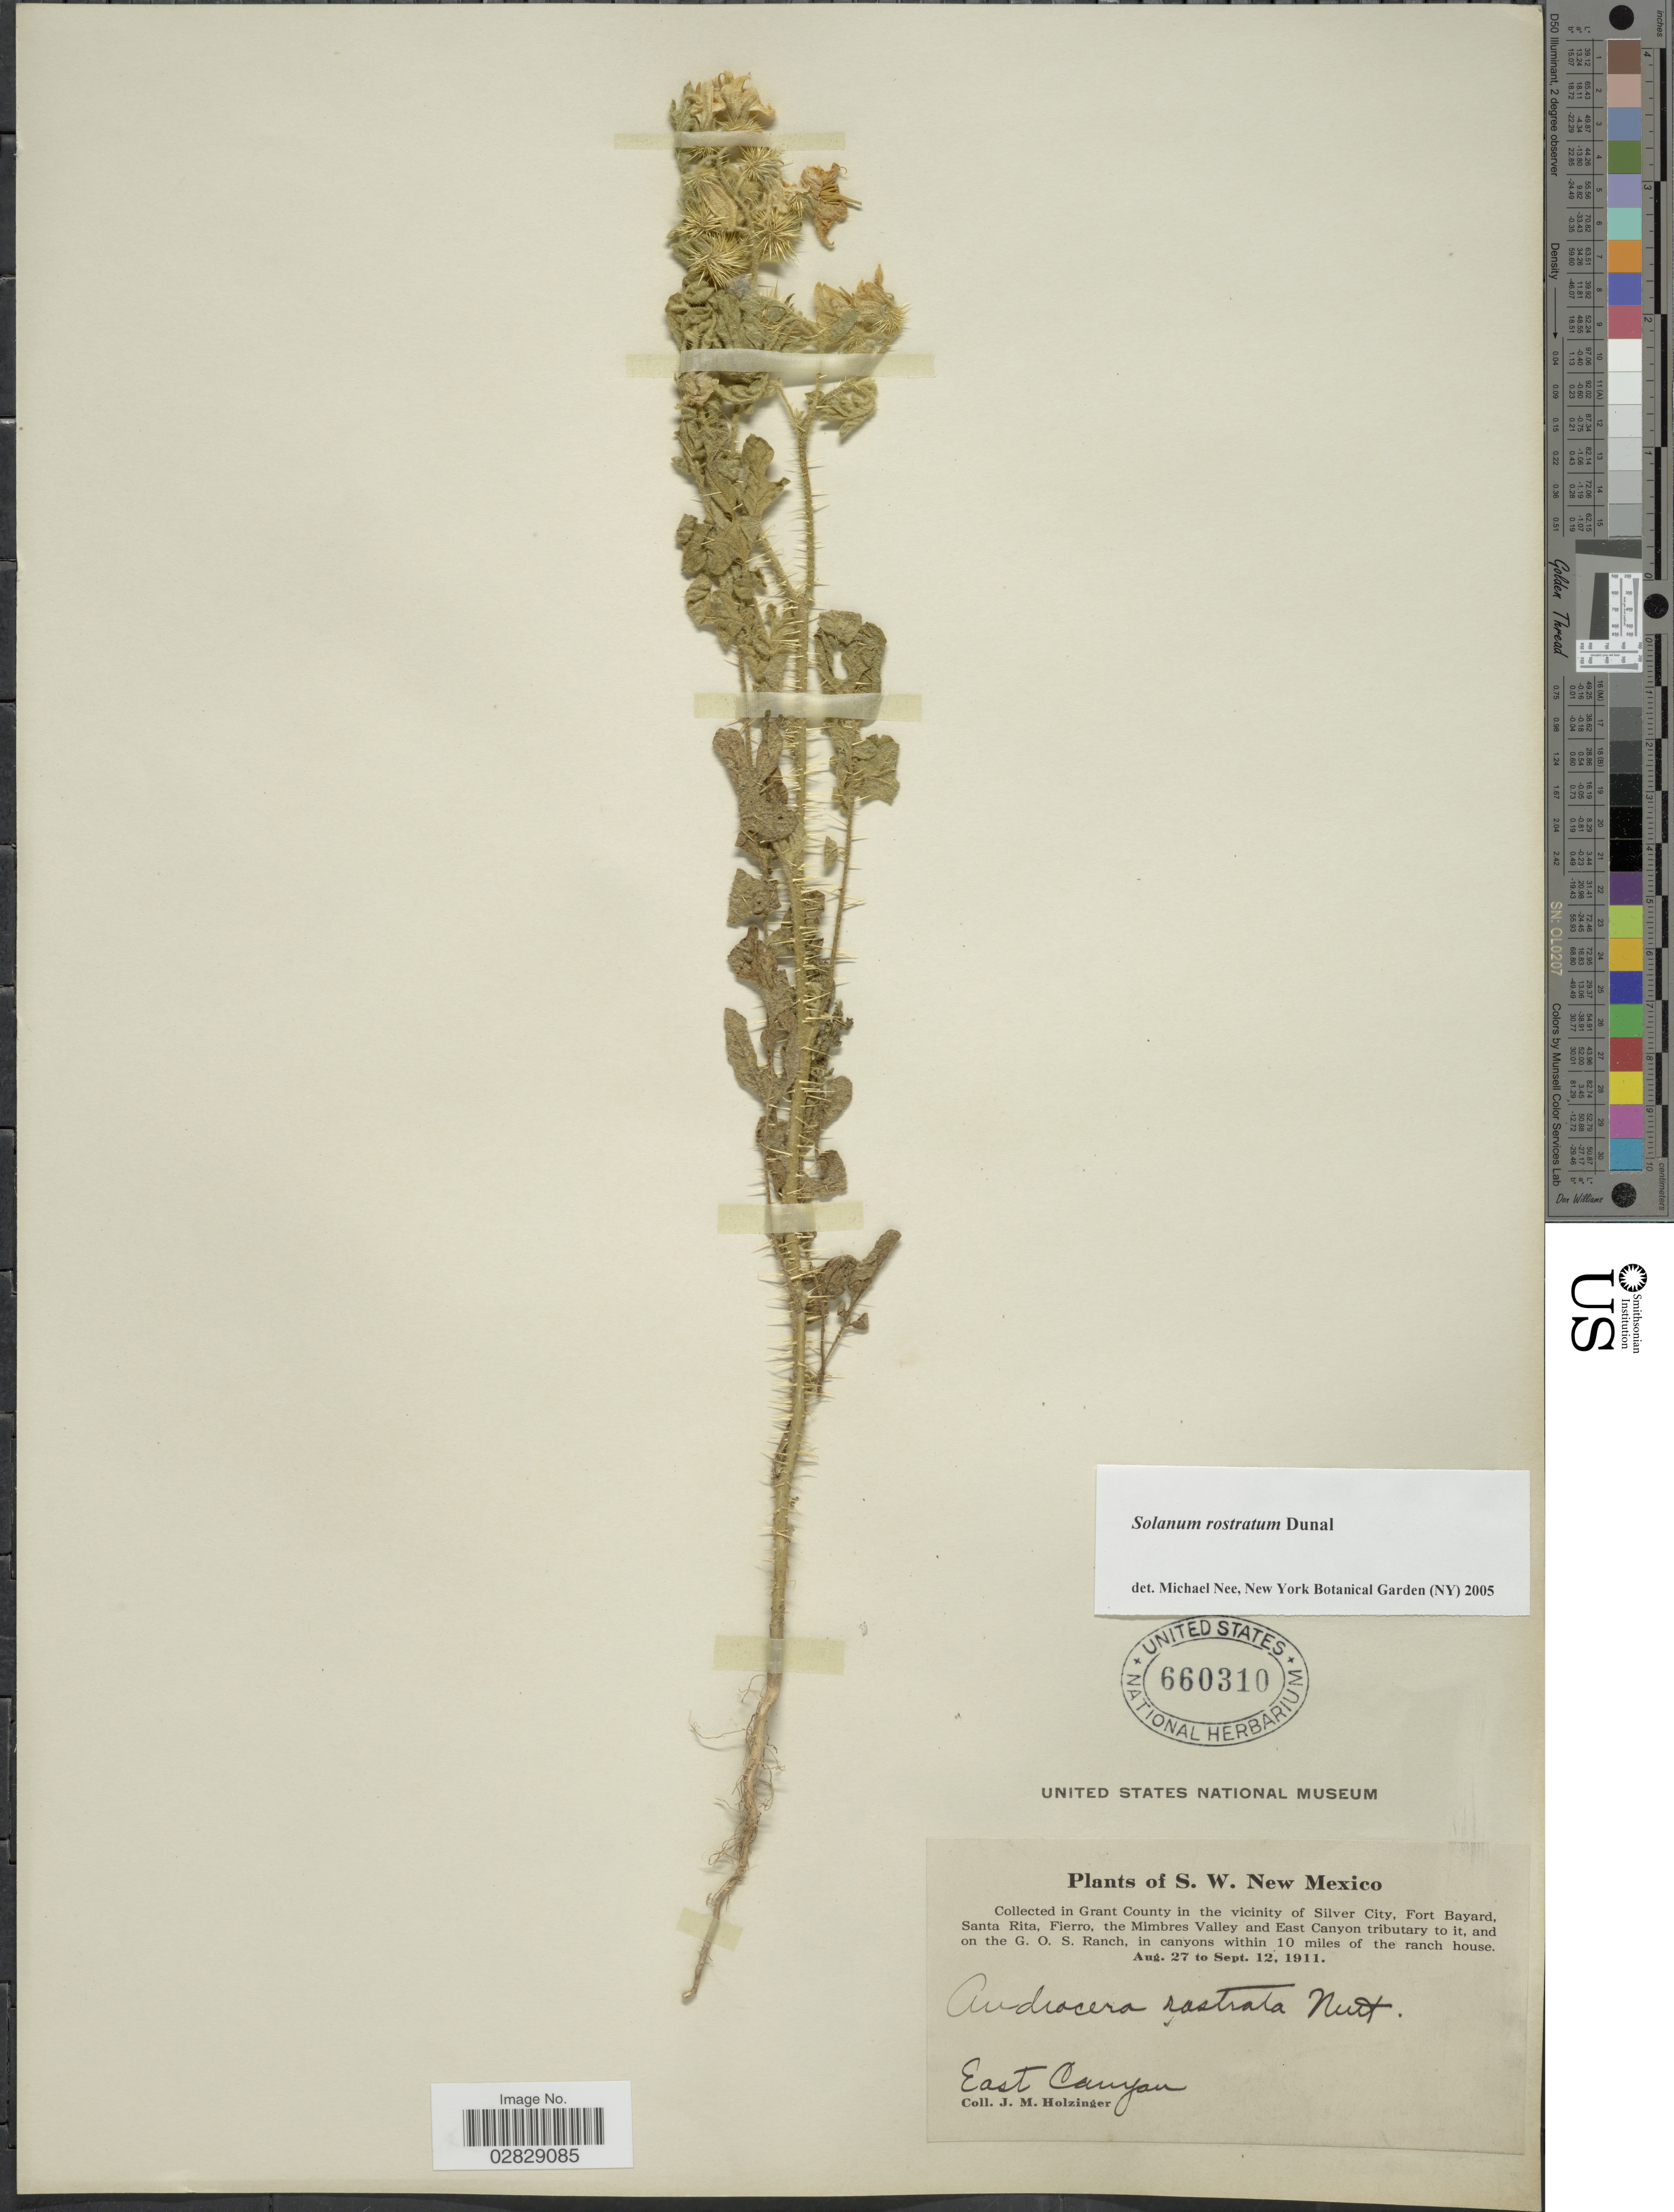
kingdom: Plantae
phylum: Tracheophyta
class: Magnoliopsida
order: Solanales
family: Solanaceae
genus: Solanum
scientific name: Solanum rostratum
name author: Dunal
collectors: J. M. Holzinger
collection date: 1911-08-27/1911-09-12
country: United States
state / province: New Mexico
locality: S. W. New Mexico. In Grant County in the vicinity of Silver City, Fort Bayard, Santa Rita, Fierro, the Mimbres Valley and East Canyon tributary to it, and on the G. O. S. Ranch, in canyons within 10 miles of the ranch house. East Canyon.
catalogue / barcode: US 660310